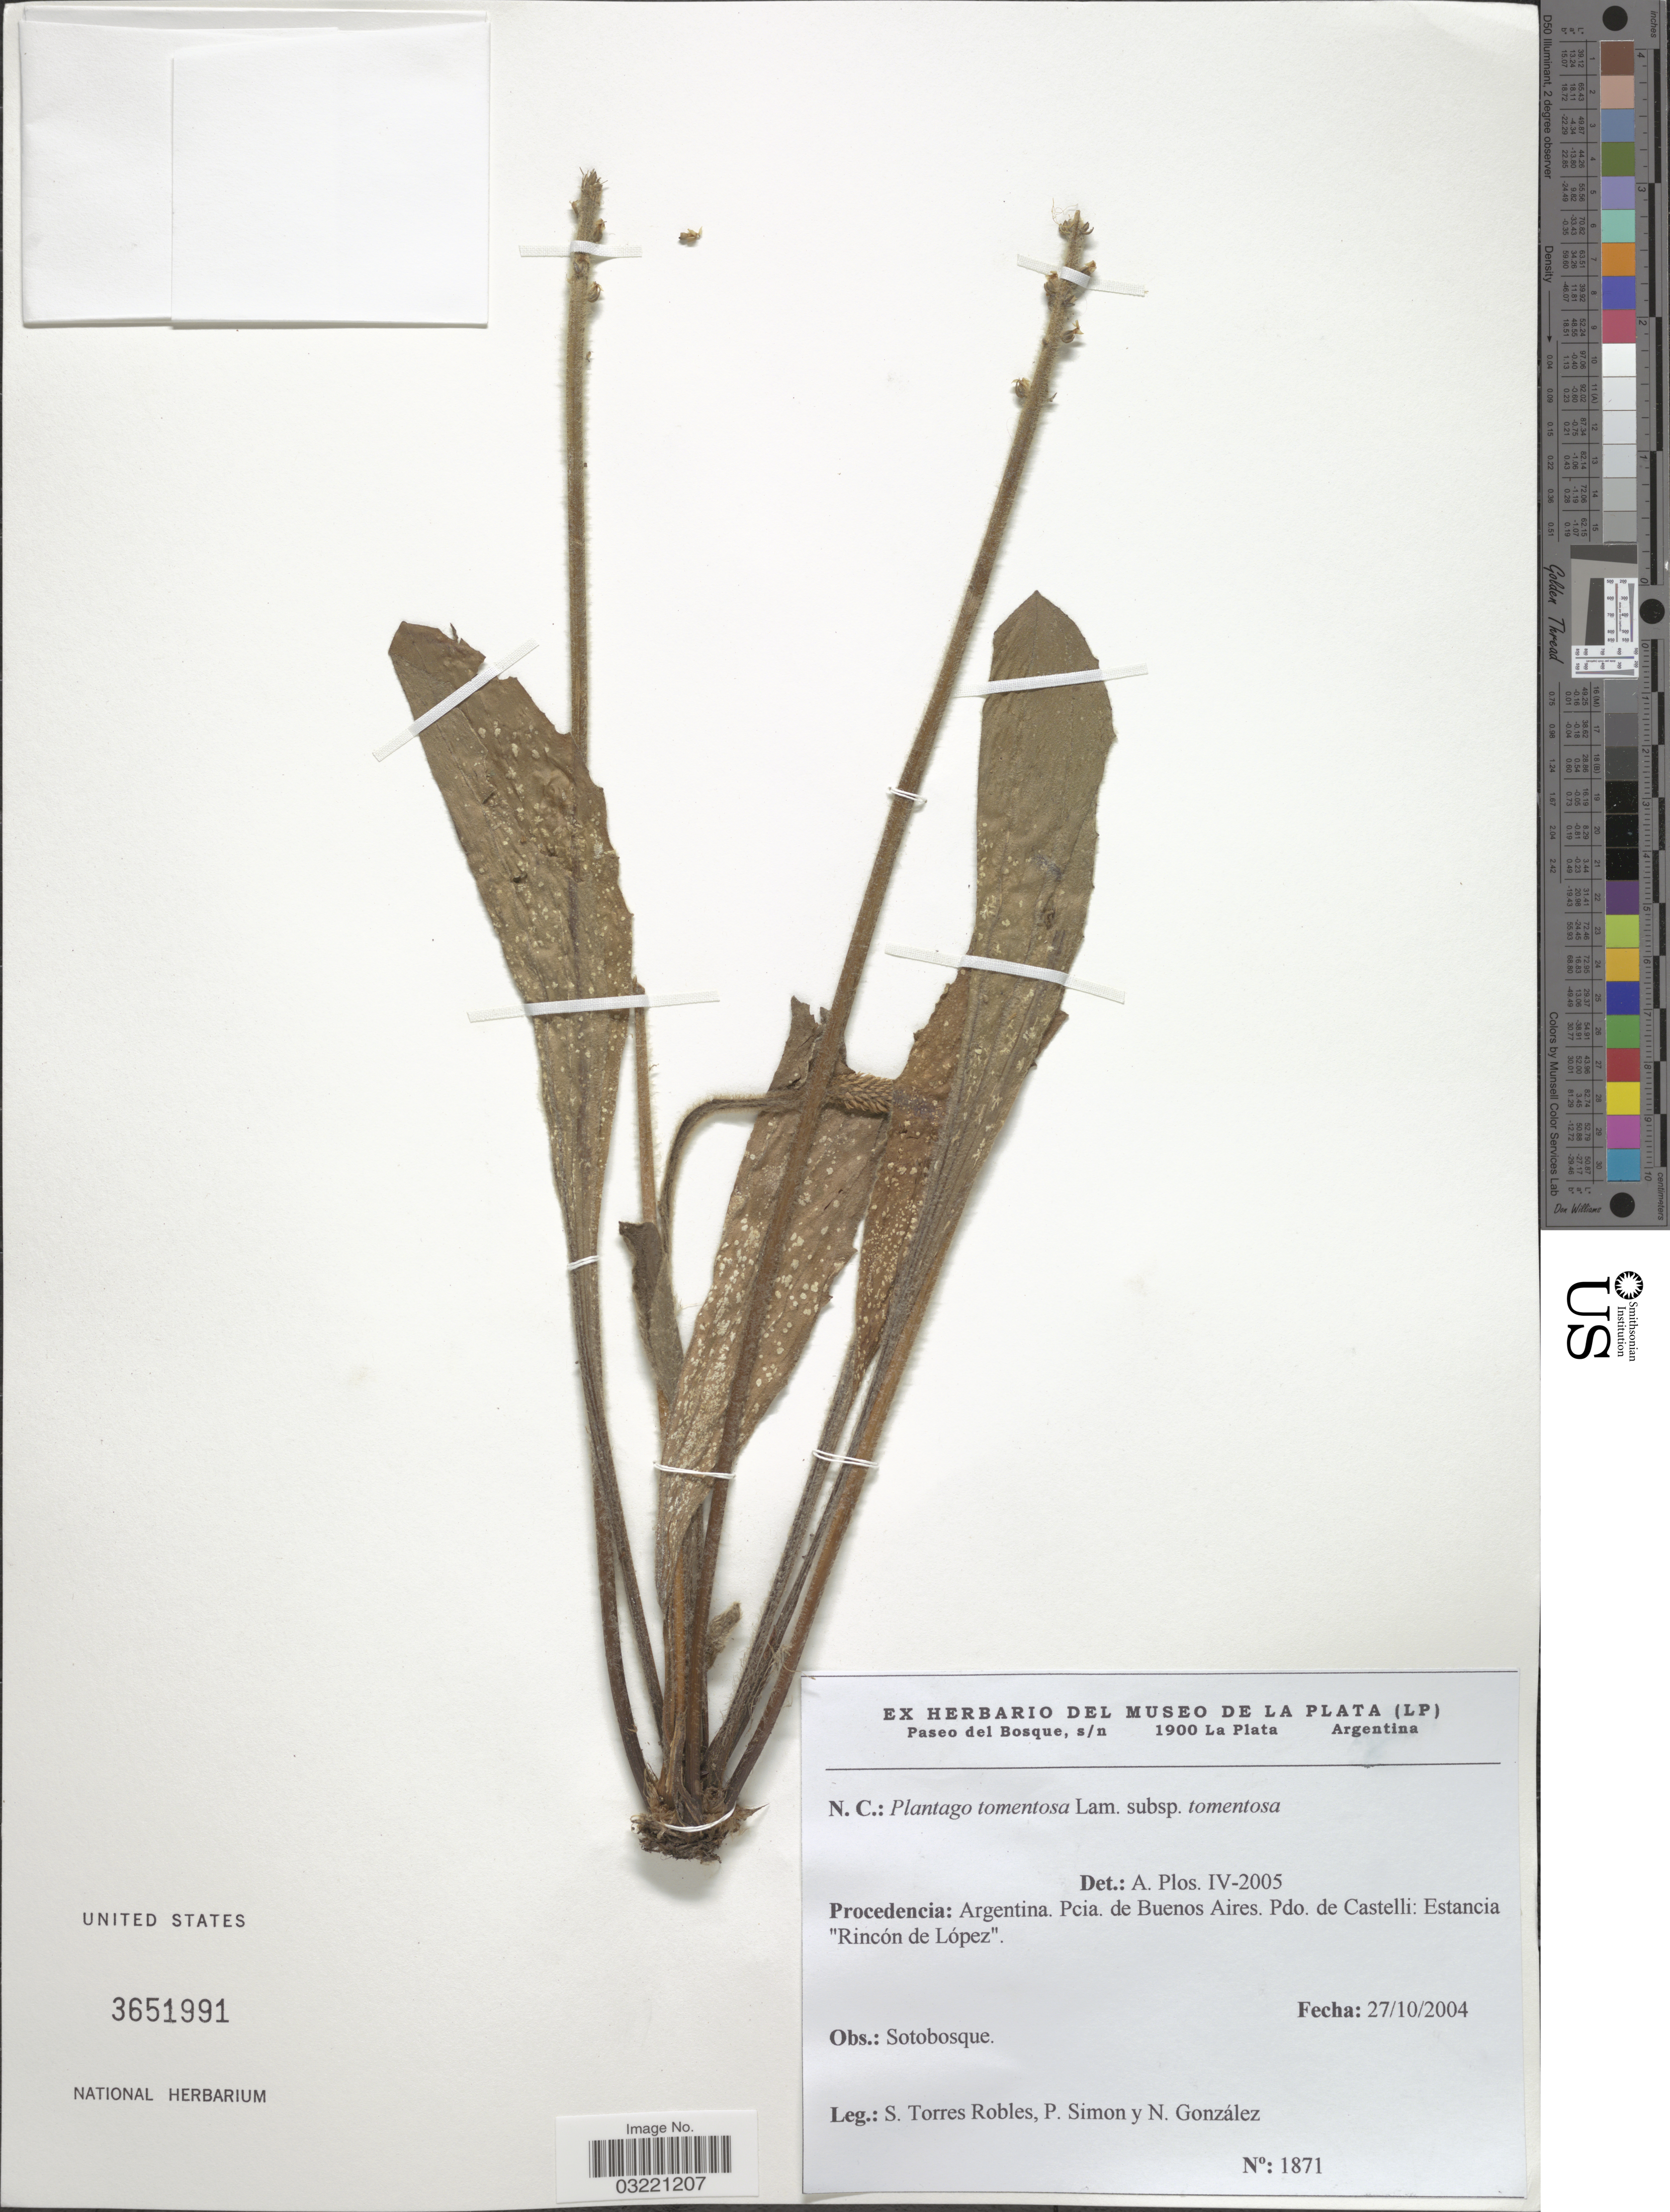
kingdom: Plantae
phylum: Tracheophyta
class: Magnoliopsida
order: Lamiales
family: Plantaginaceae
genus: Plantago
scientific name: Plantago tomentosa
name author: Lam.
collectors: S. Torres Robles, P. Simon & N. Gonzalez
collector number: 1871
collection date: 2004-10-27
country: Argentina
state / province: Buenos Aires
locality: Pdo. de Castelli: Estancia "Rincón de López".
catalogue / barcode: US 3651991